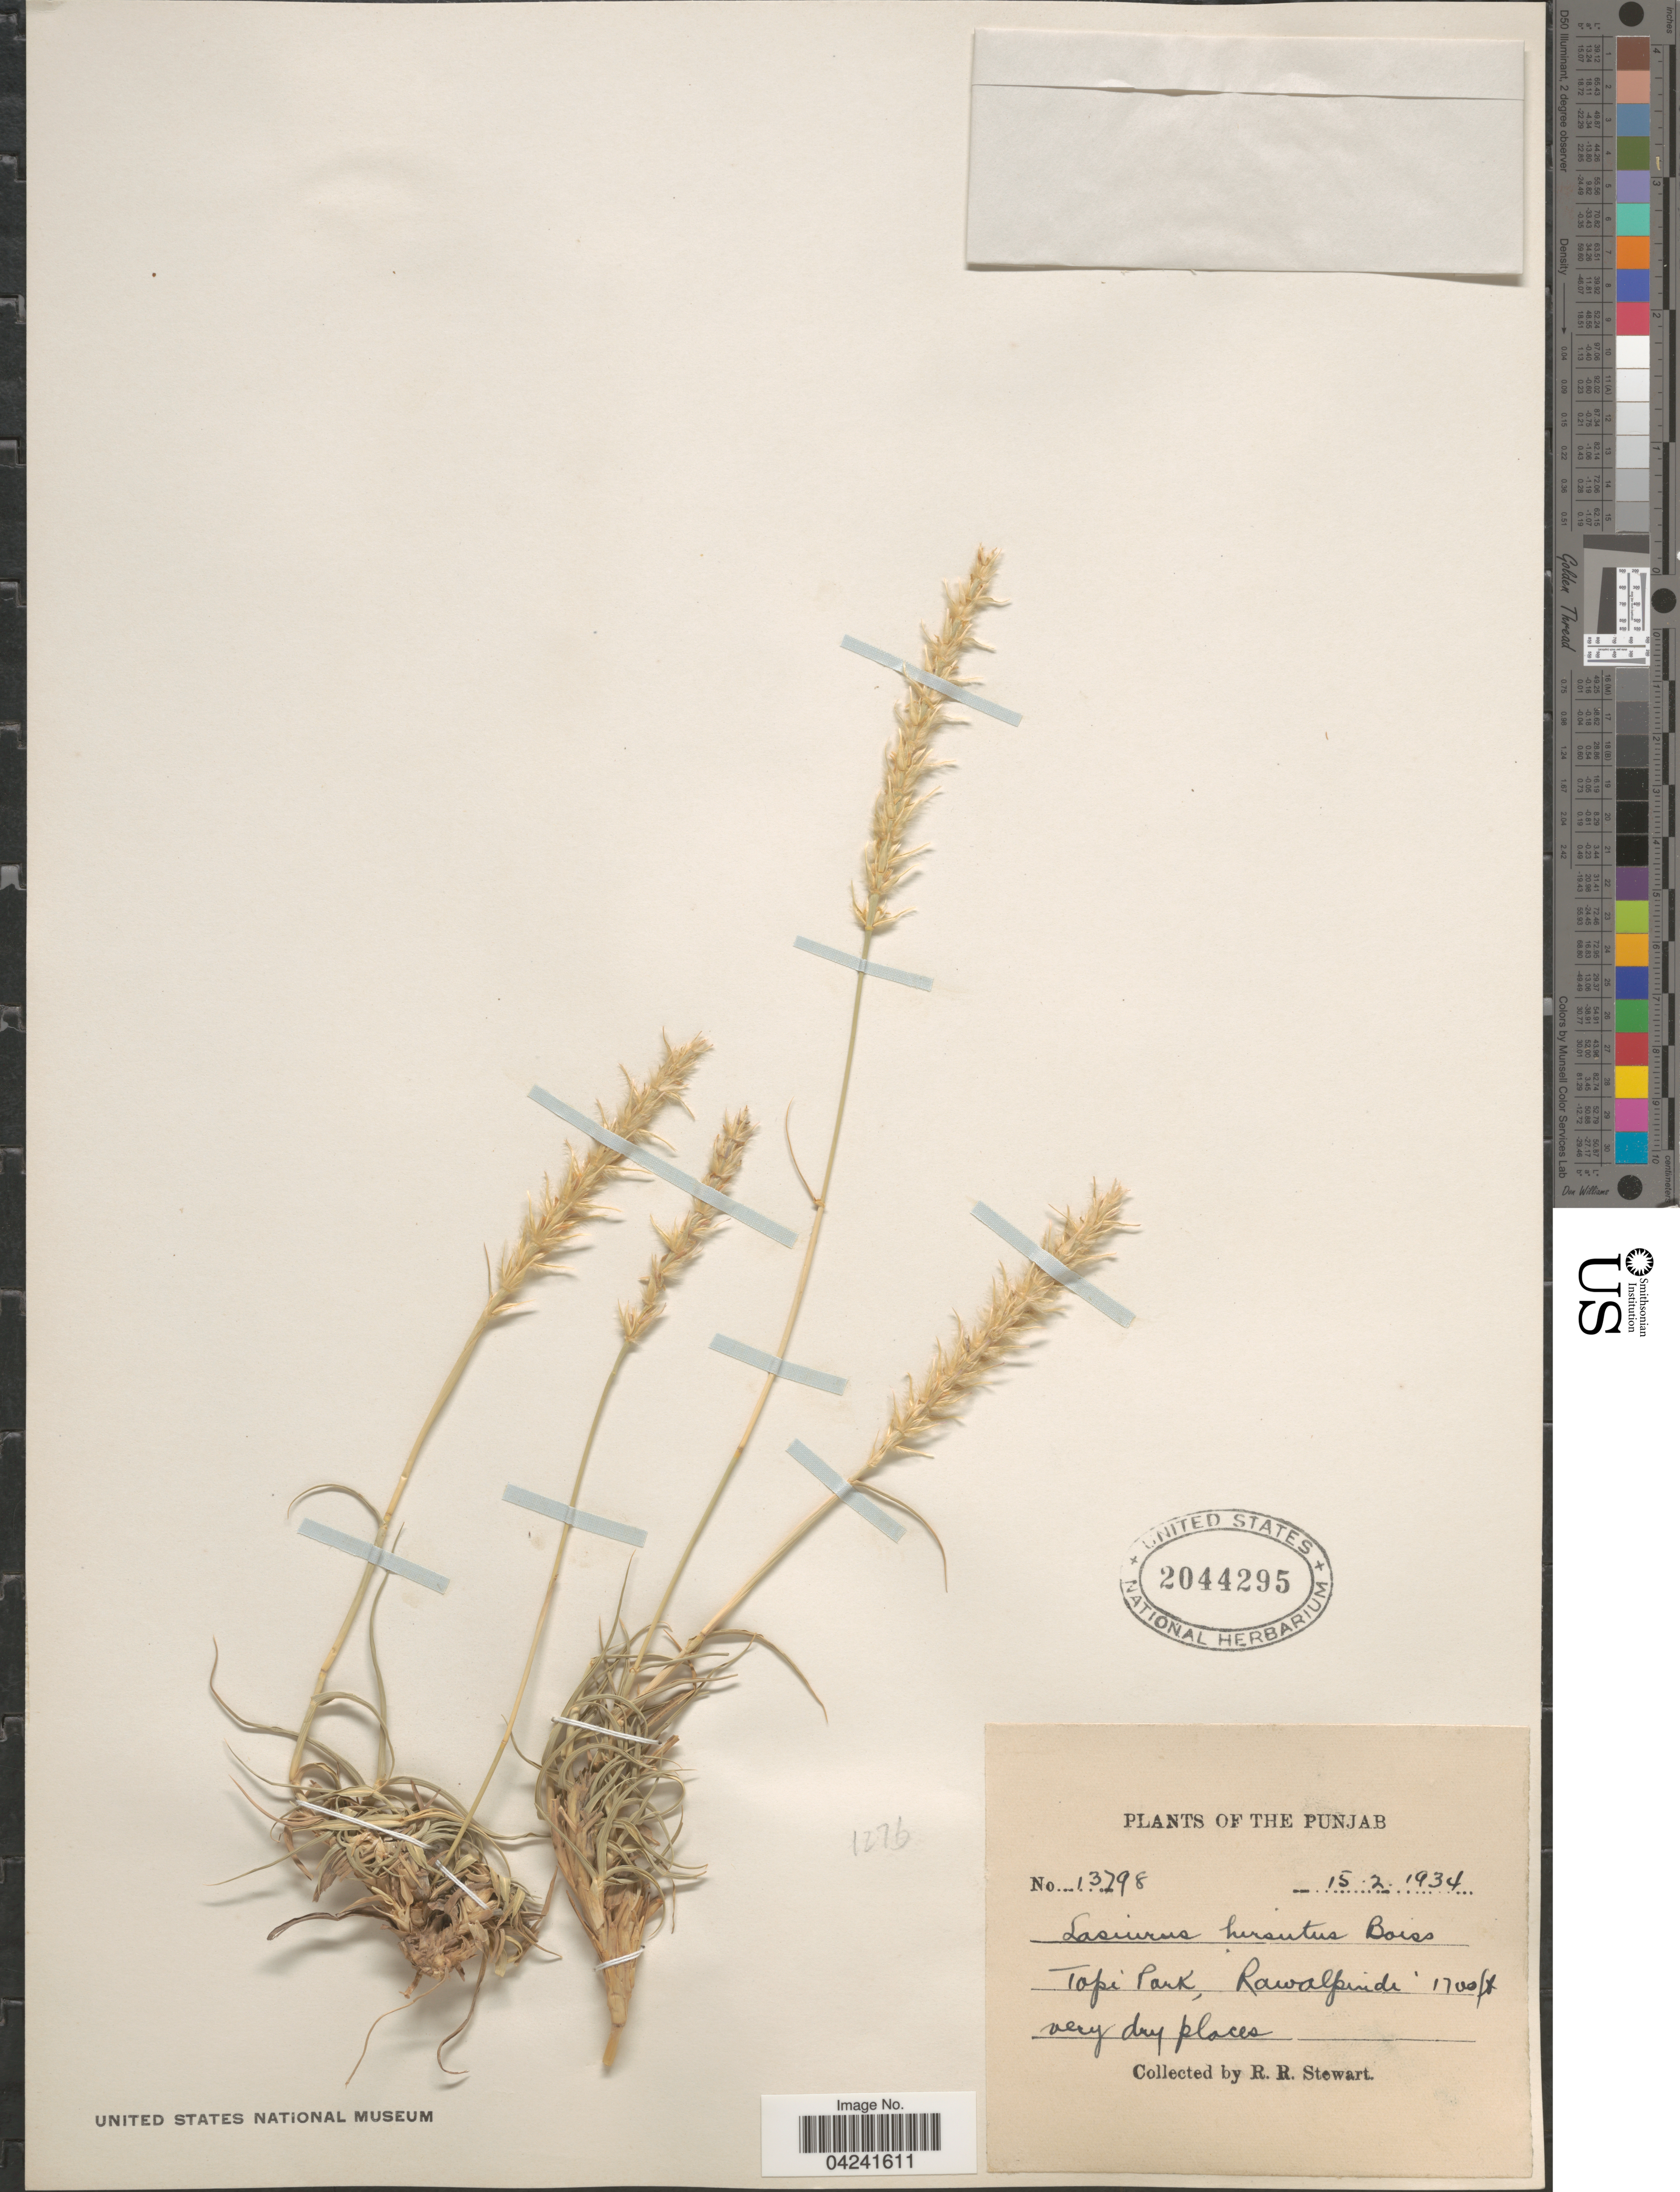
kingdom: Plantae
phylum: Tracheophyta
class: Liliopsida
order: Poales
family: Poaceae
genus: Lasiurus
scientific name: Lasiurus scindicus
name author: Henr.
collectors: R. Stewart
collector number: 13798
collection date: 1934-02-15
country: Pakistan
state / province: Punjab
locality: Topi Park, Rawalpindi.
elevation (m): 518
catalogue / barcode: US 2044295